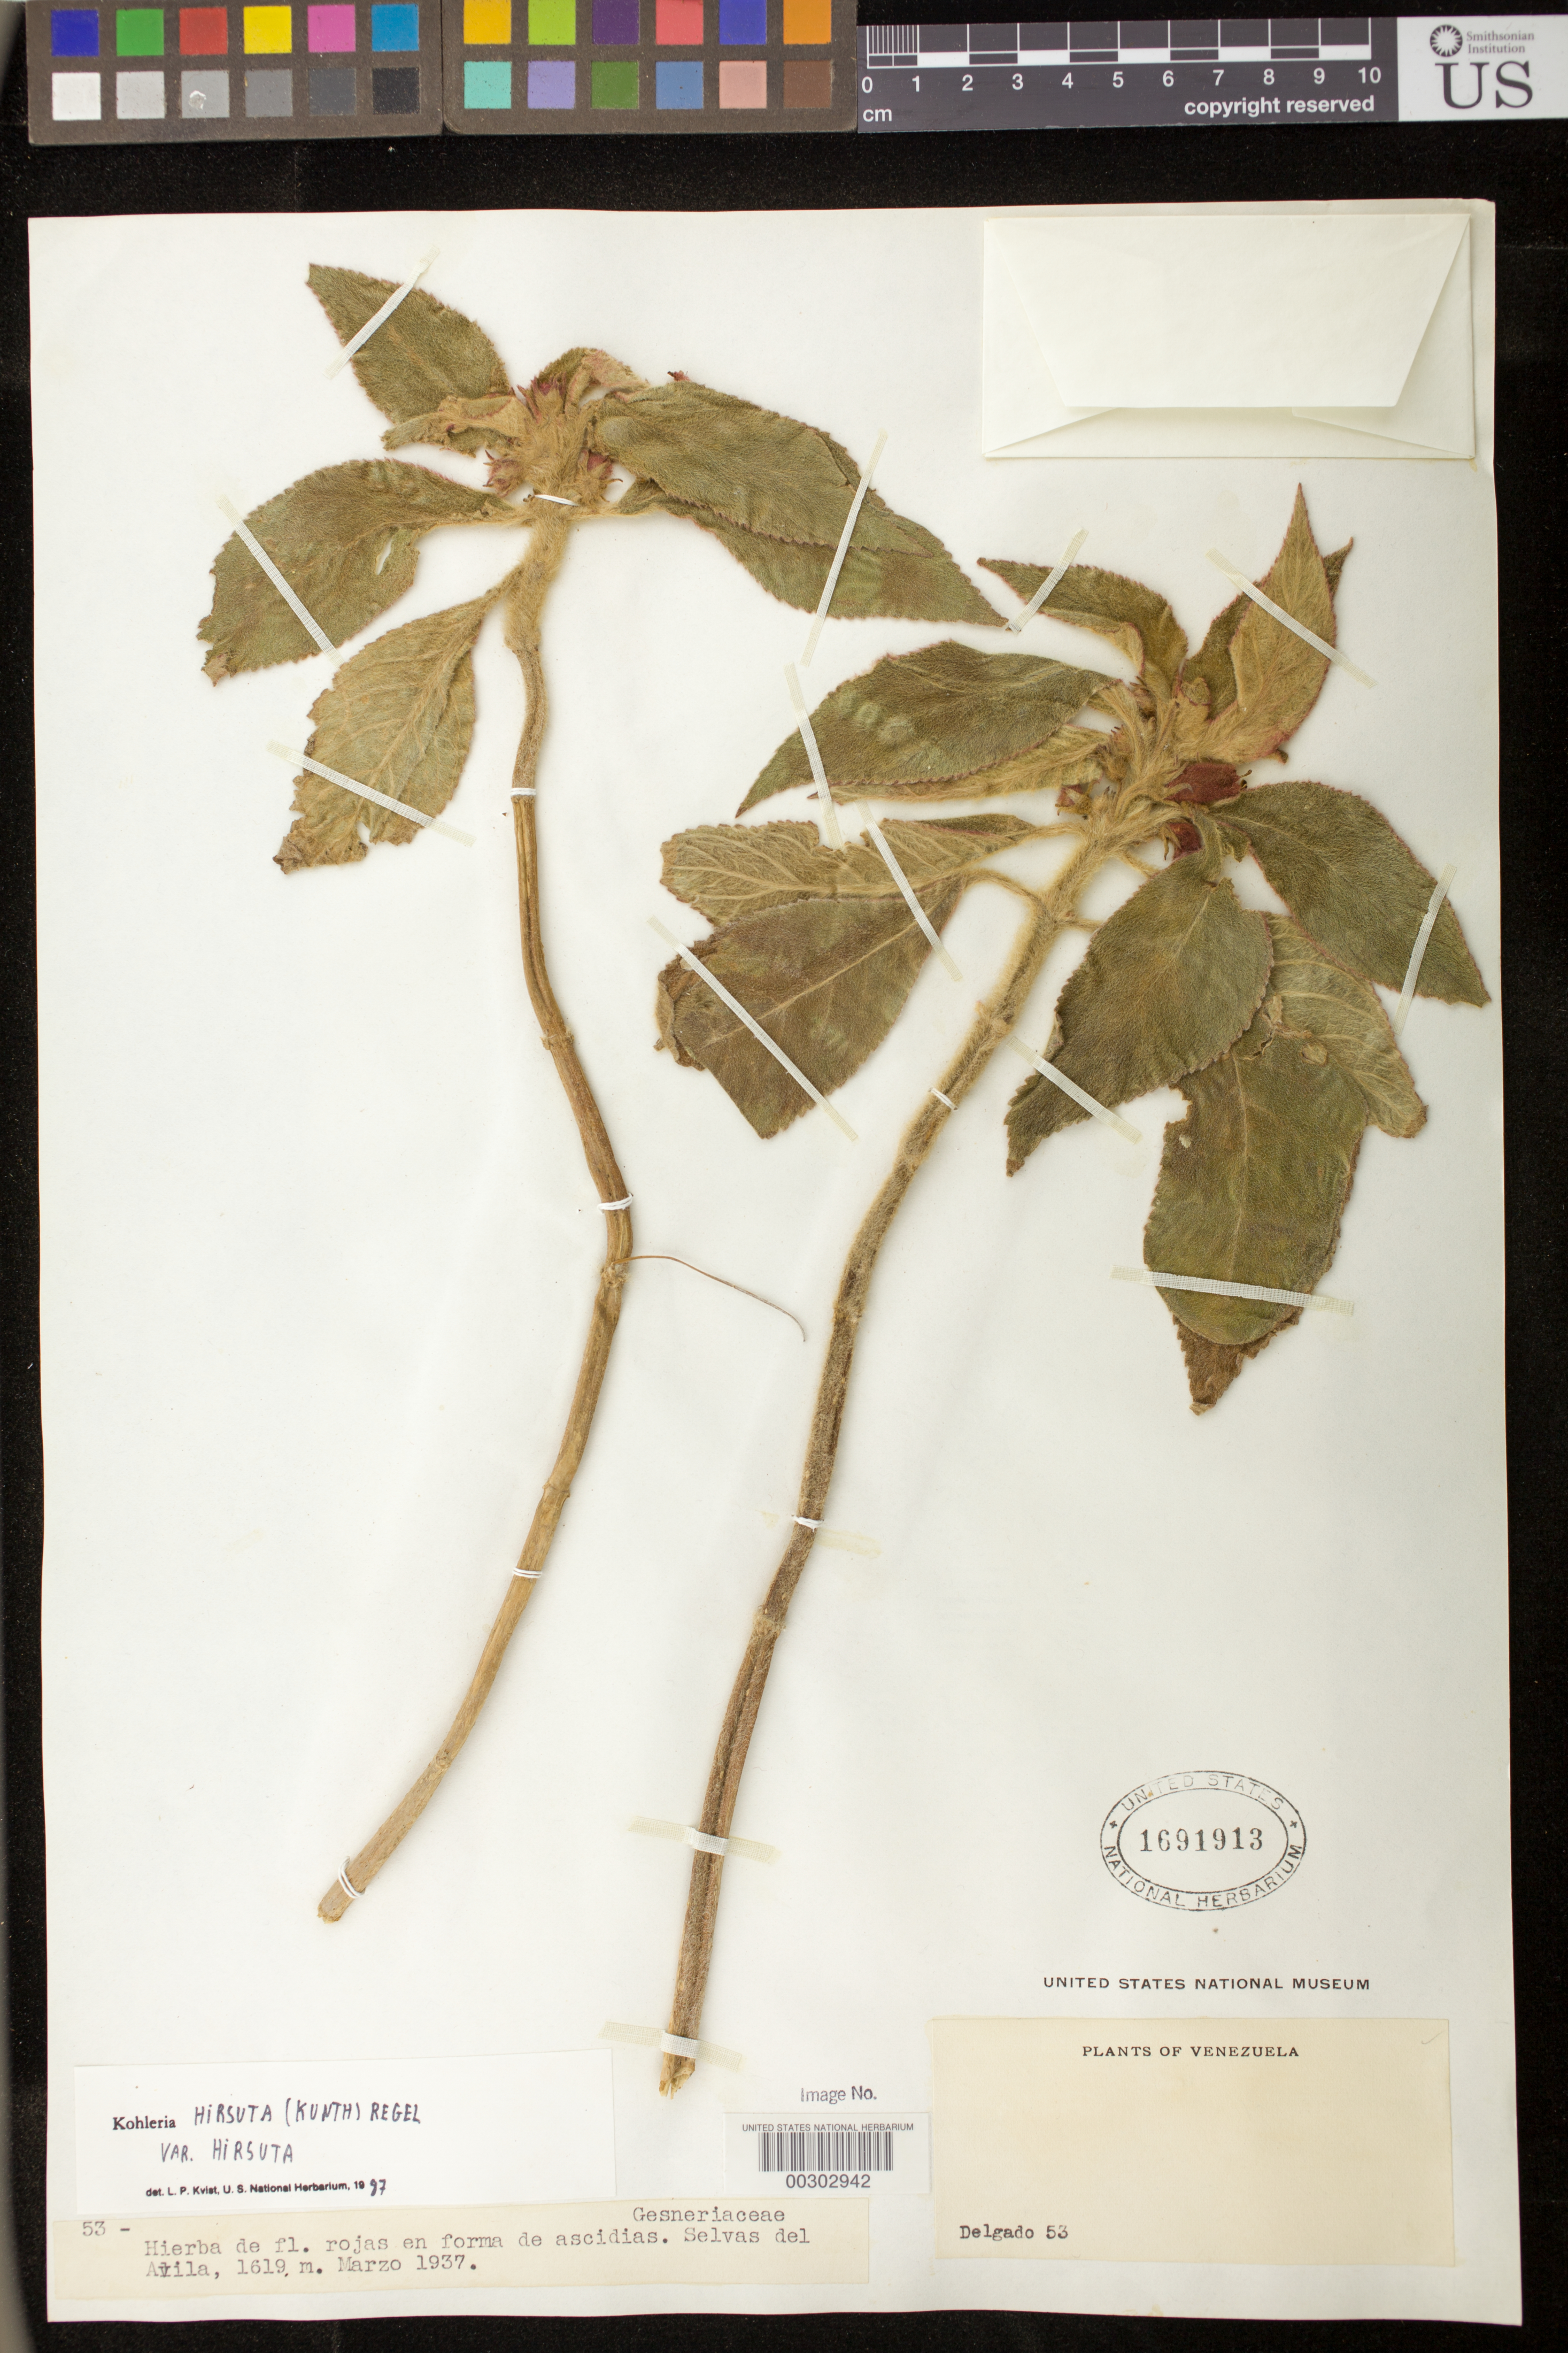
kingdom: Plantae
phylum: Tracheophyta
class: Magnoliopsida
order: Lamiales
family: Gesneriaceae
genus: Kohleria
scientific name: Kohleria hirsuta var. hirsuta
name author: (Kunth) Regel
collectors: E. Delgado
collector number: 53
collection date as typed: Mar 1937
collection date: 1937-03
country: Venezuela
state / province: Distrito Federal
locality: Avila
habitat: Forests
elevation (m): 1619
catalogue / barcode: US 1691913